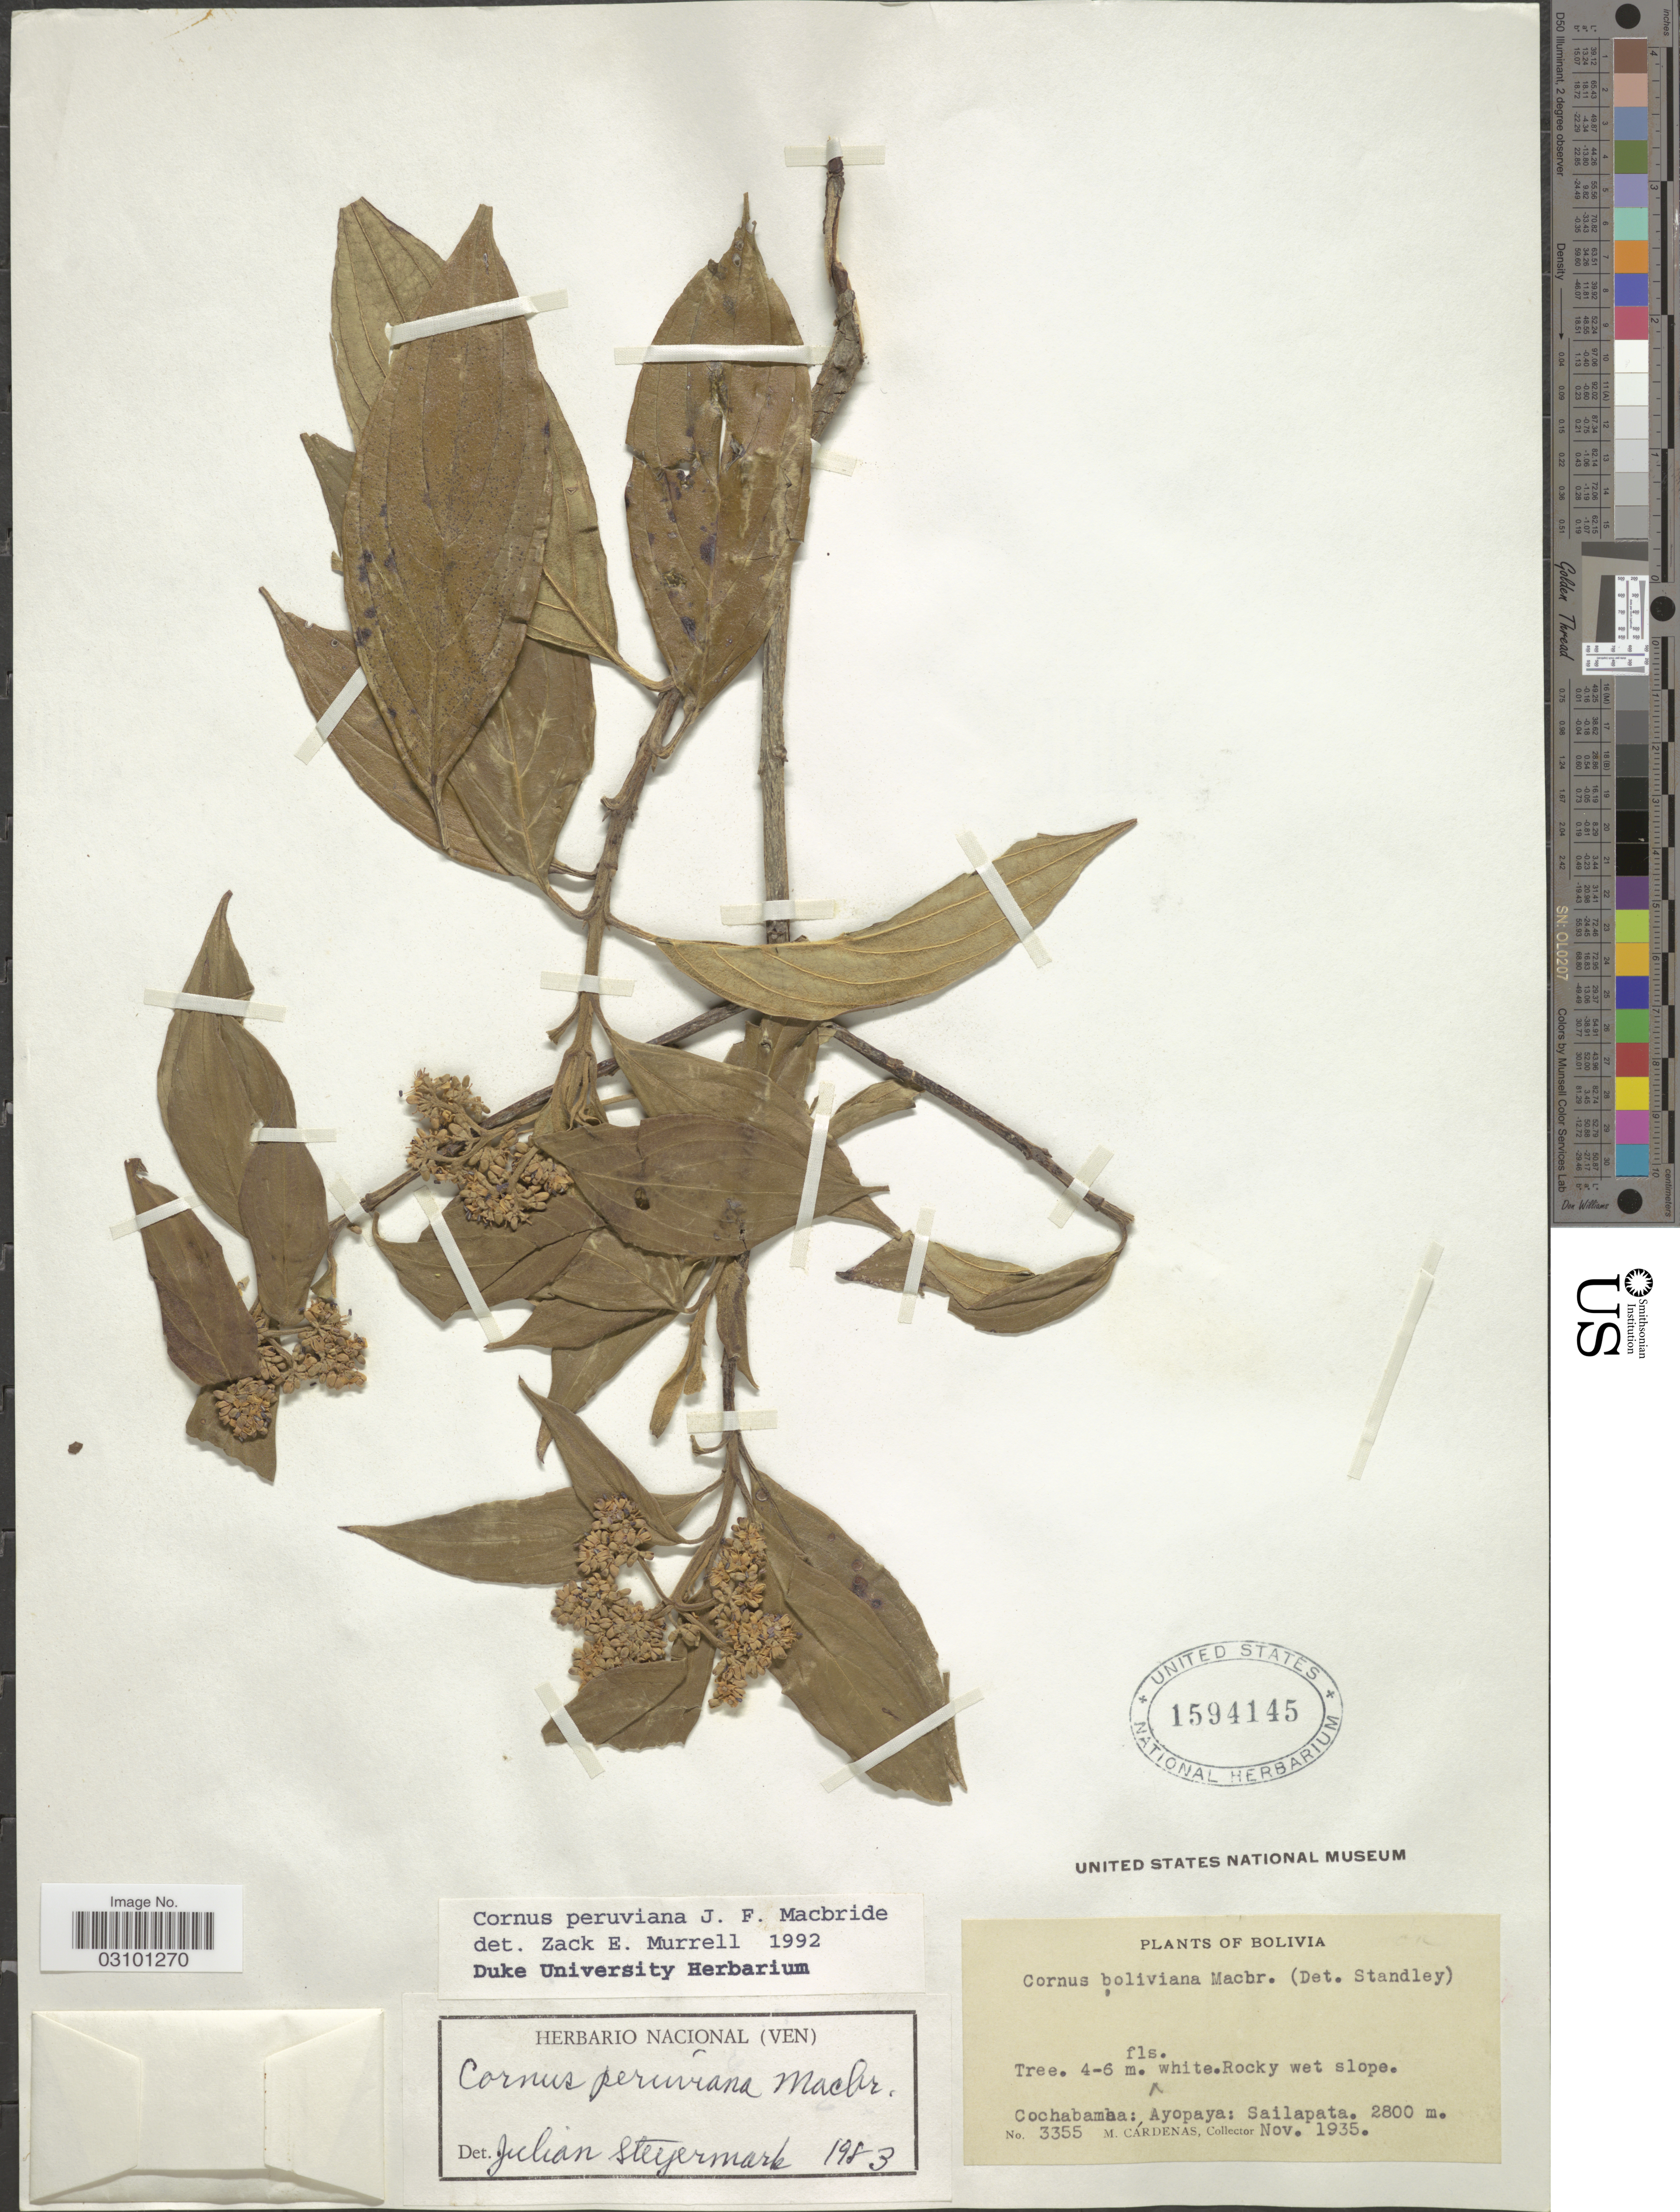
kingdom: Plantae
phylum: Tracheophyta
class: Magnoliopsida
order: Cornales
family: Cornaceae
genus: Cornus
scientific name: Cornus peruviana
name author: J.F. Macbr.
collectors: M. Cárdenas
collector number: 3355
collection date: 1935-11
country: Bolivia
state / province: Cochabamba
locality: Ayopaya: Sailapata.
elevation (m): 2800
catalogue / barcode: US 1594145